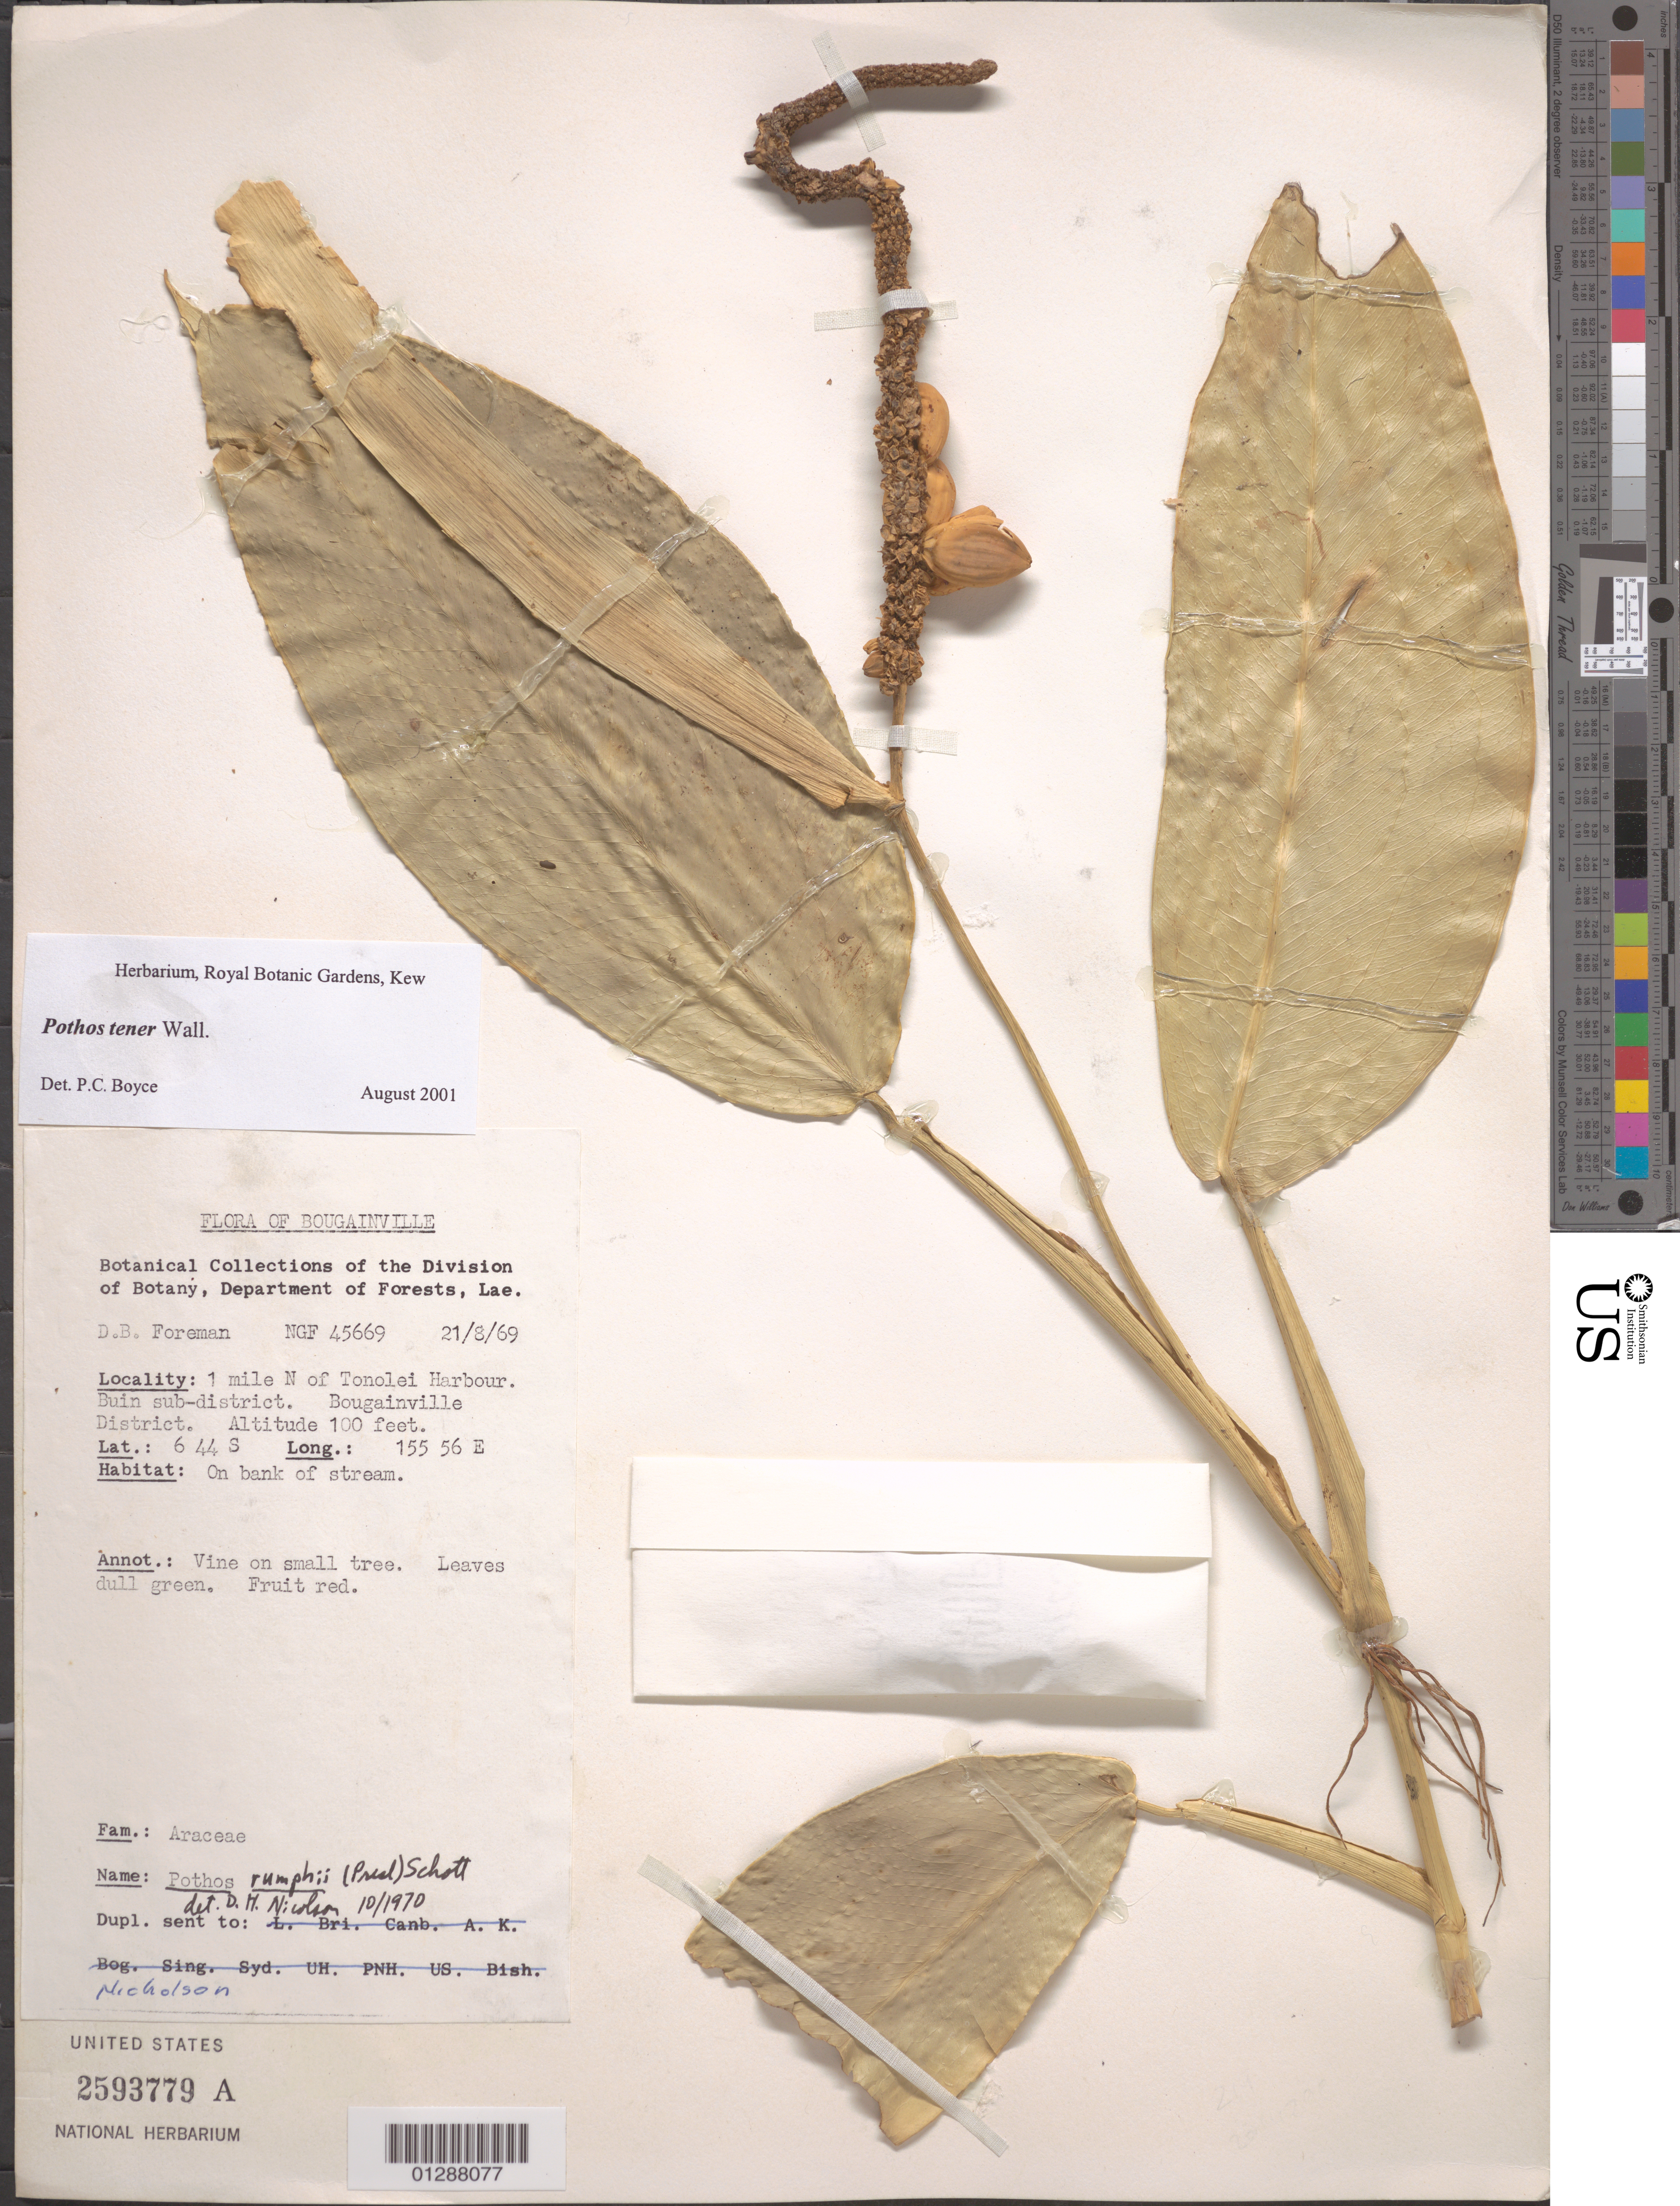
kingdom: Plantae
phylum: Tracheophyta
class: Liliopsida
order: Alismatales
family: Araceae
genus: Pothos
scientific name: Pothos tener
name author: Wall.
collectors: D. Foreman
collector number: NGF 45669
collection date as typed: Transcribed d/m/y: 21/8/69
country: Papua New Guinea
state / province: Bougainville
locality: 1 mile N of Tonolei Harbour. Buin sub-district. Bougainville District. On bank of stream.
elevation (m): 30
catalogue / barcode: US 2593779A